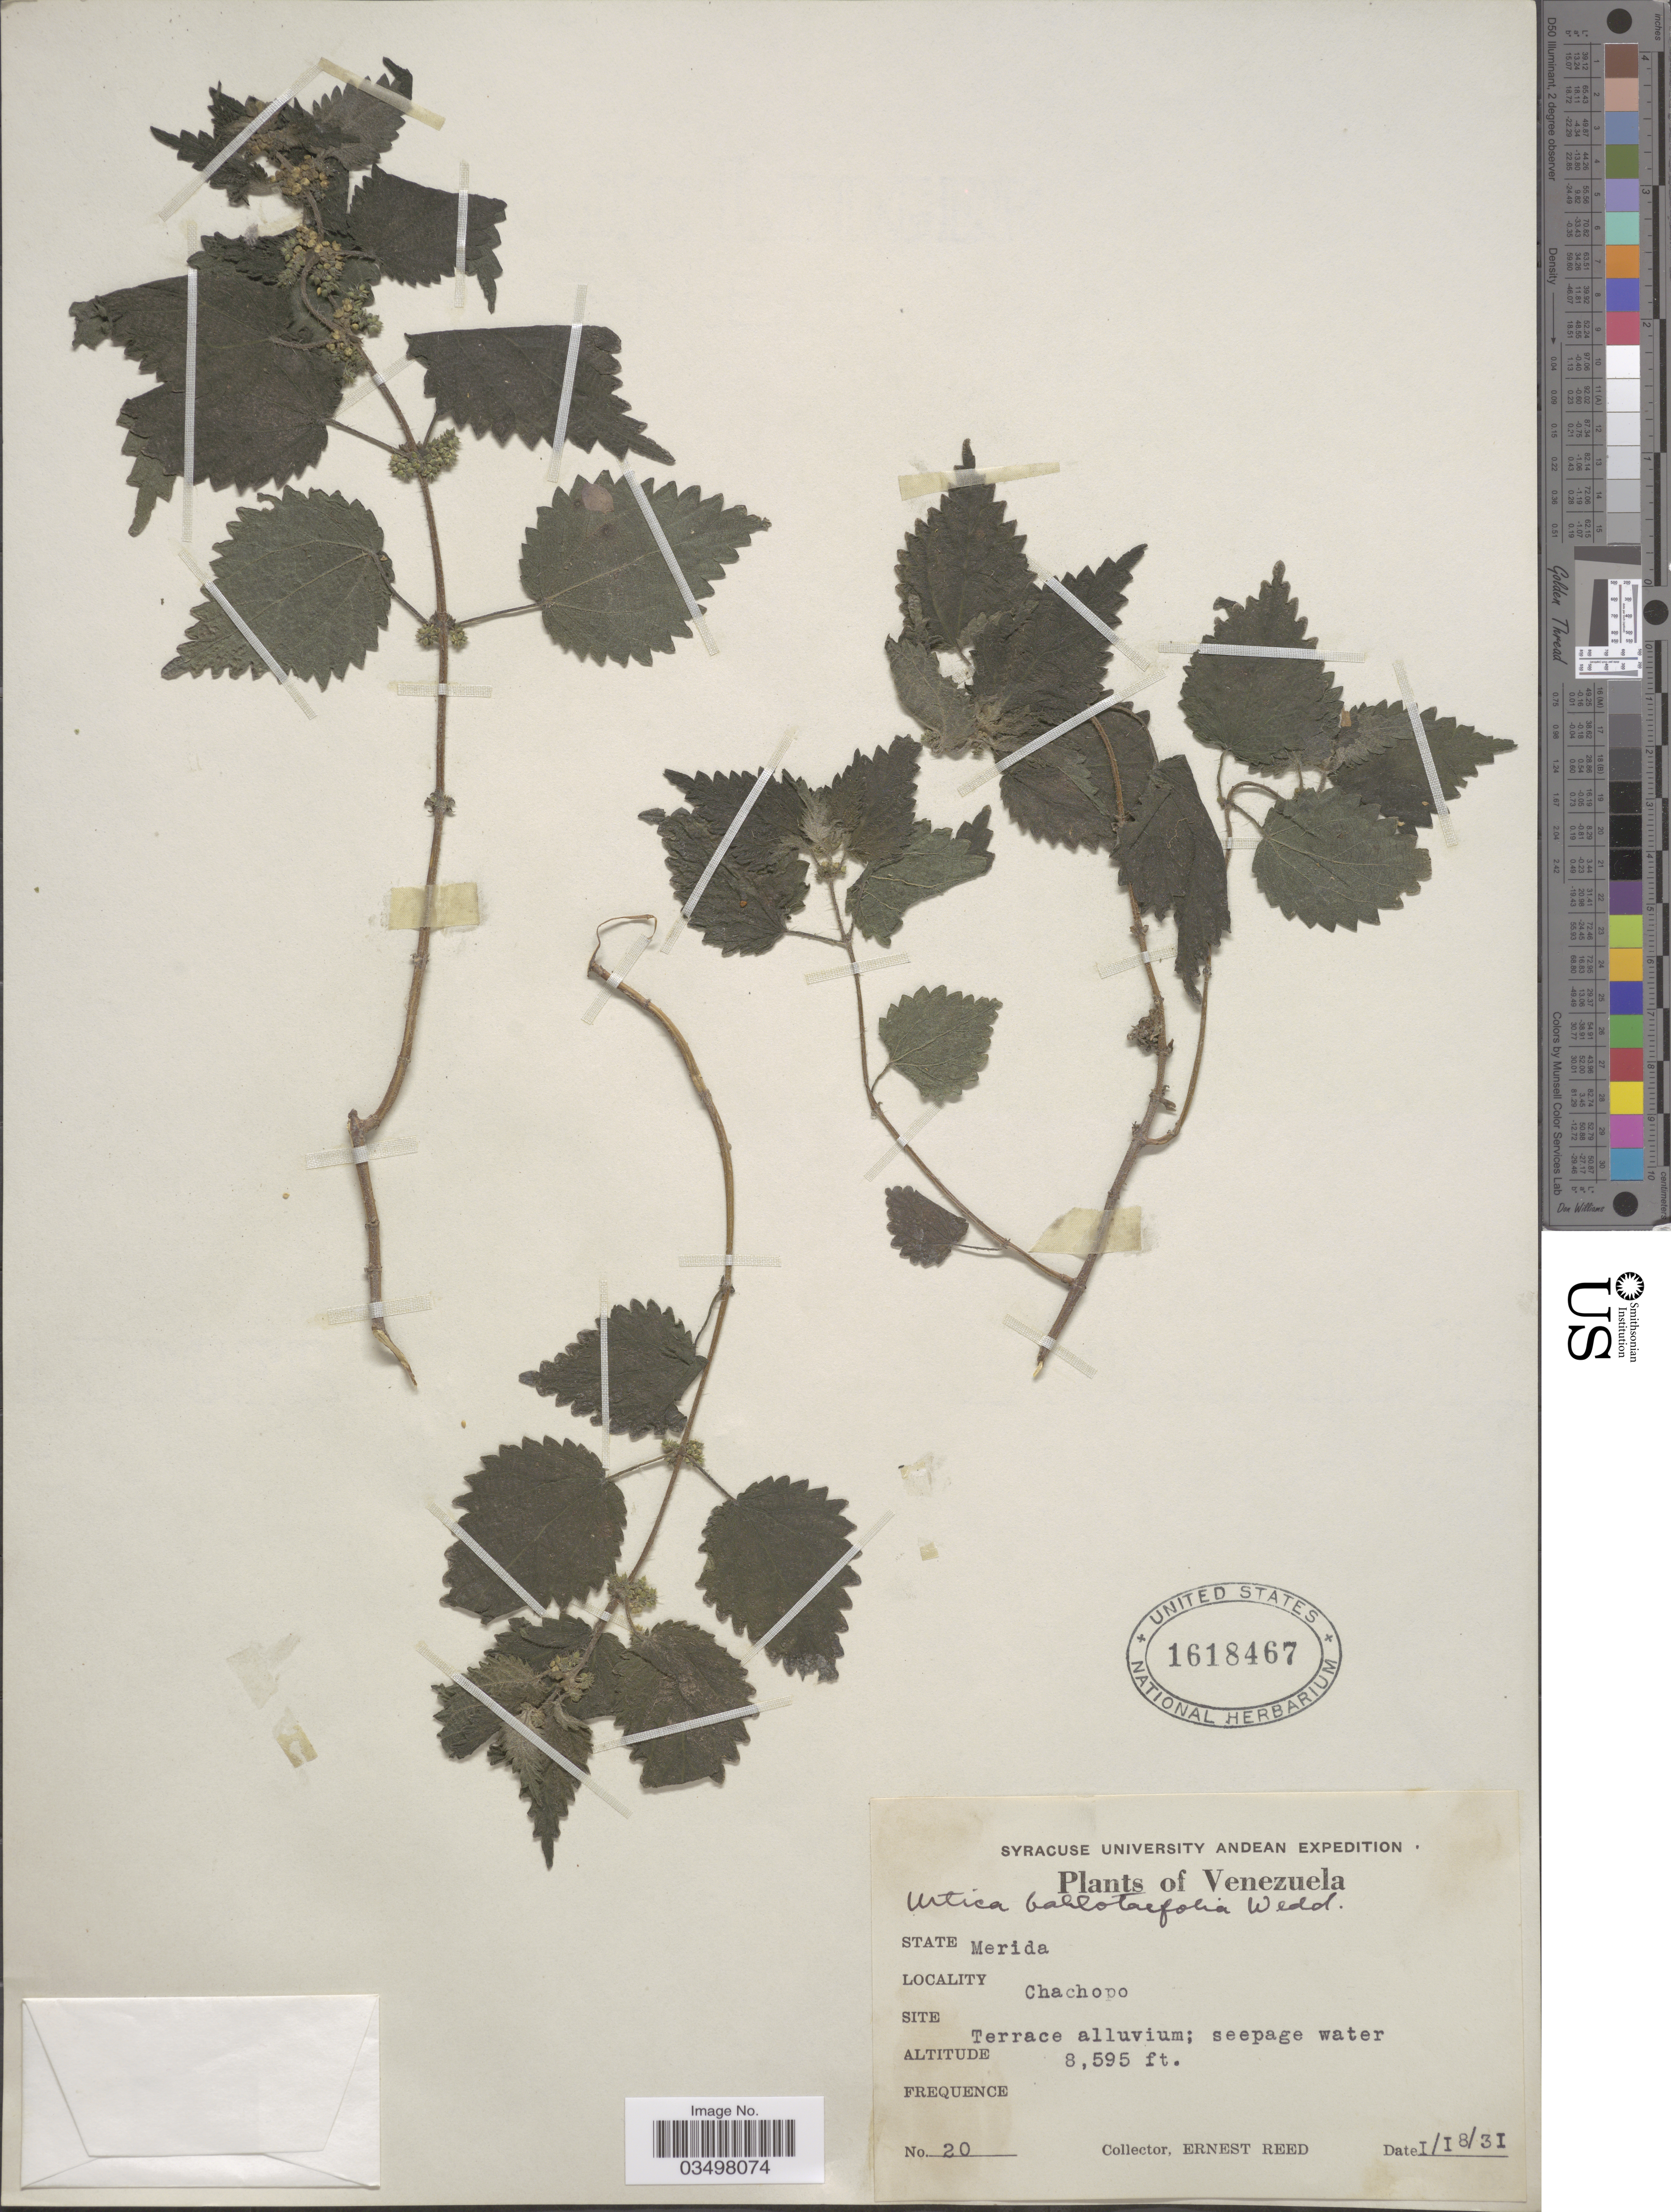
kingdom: Plantae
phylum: Tracheophyta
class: Magnoliopsida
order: Rosales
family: Urticaceae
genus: Urtica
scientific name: Urtica ballotifolia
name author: Wedd.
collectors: E. Reed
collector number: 20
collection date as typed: Transcribed d/m/y: 18/1/31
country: Venezuela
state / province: Merida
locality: Chachopo.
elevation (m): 2620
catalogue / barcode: US 1618467